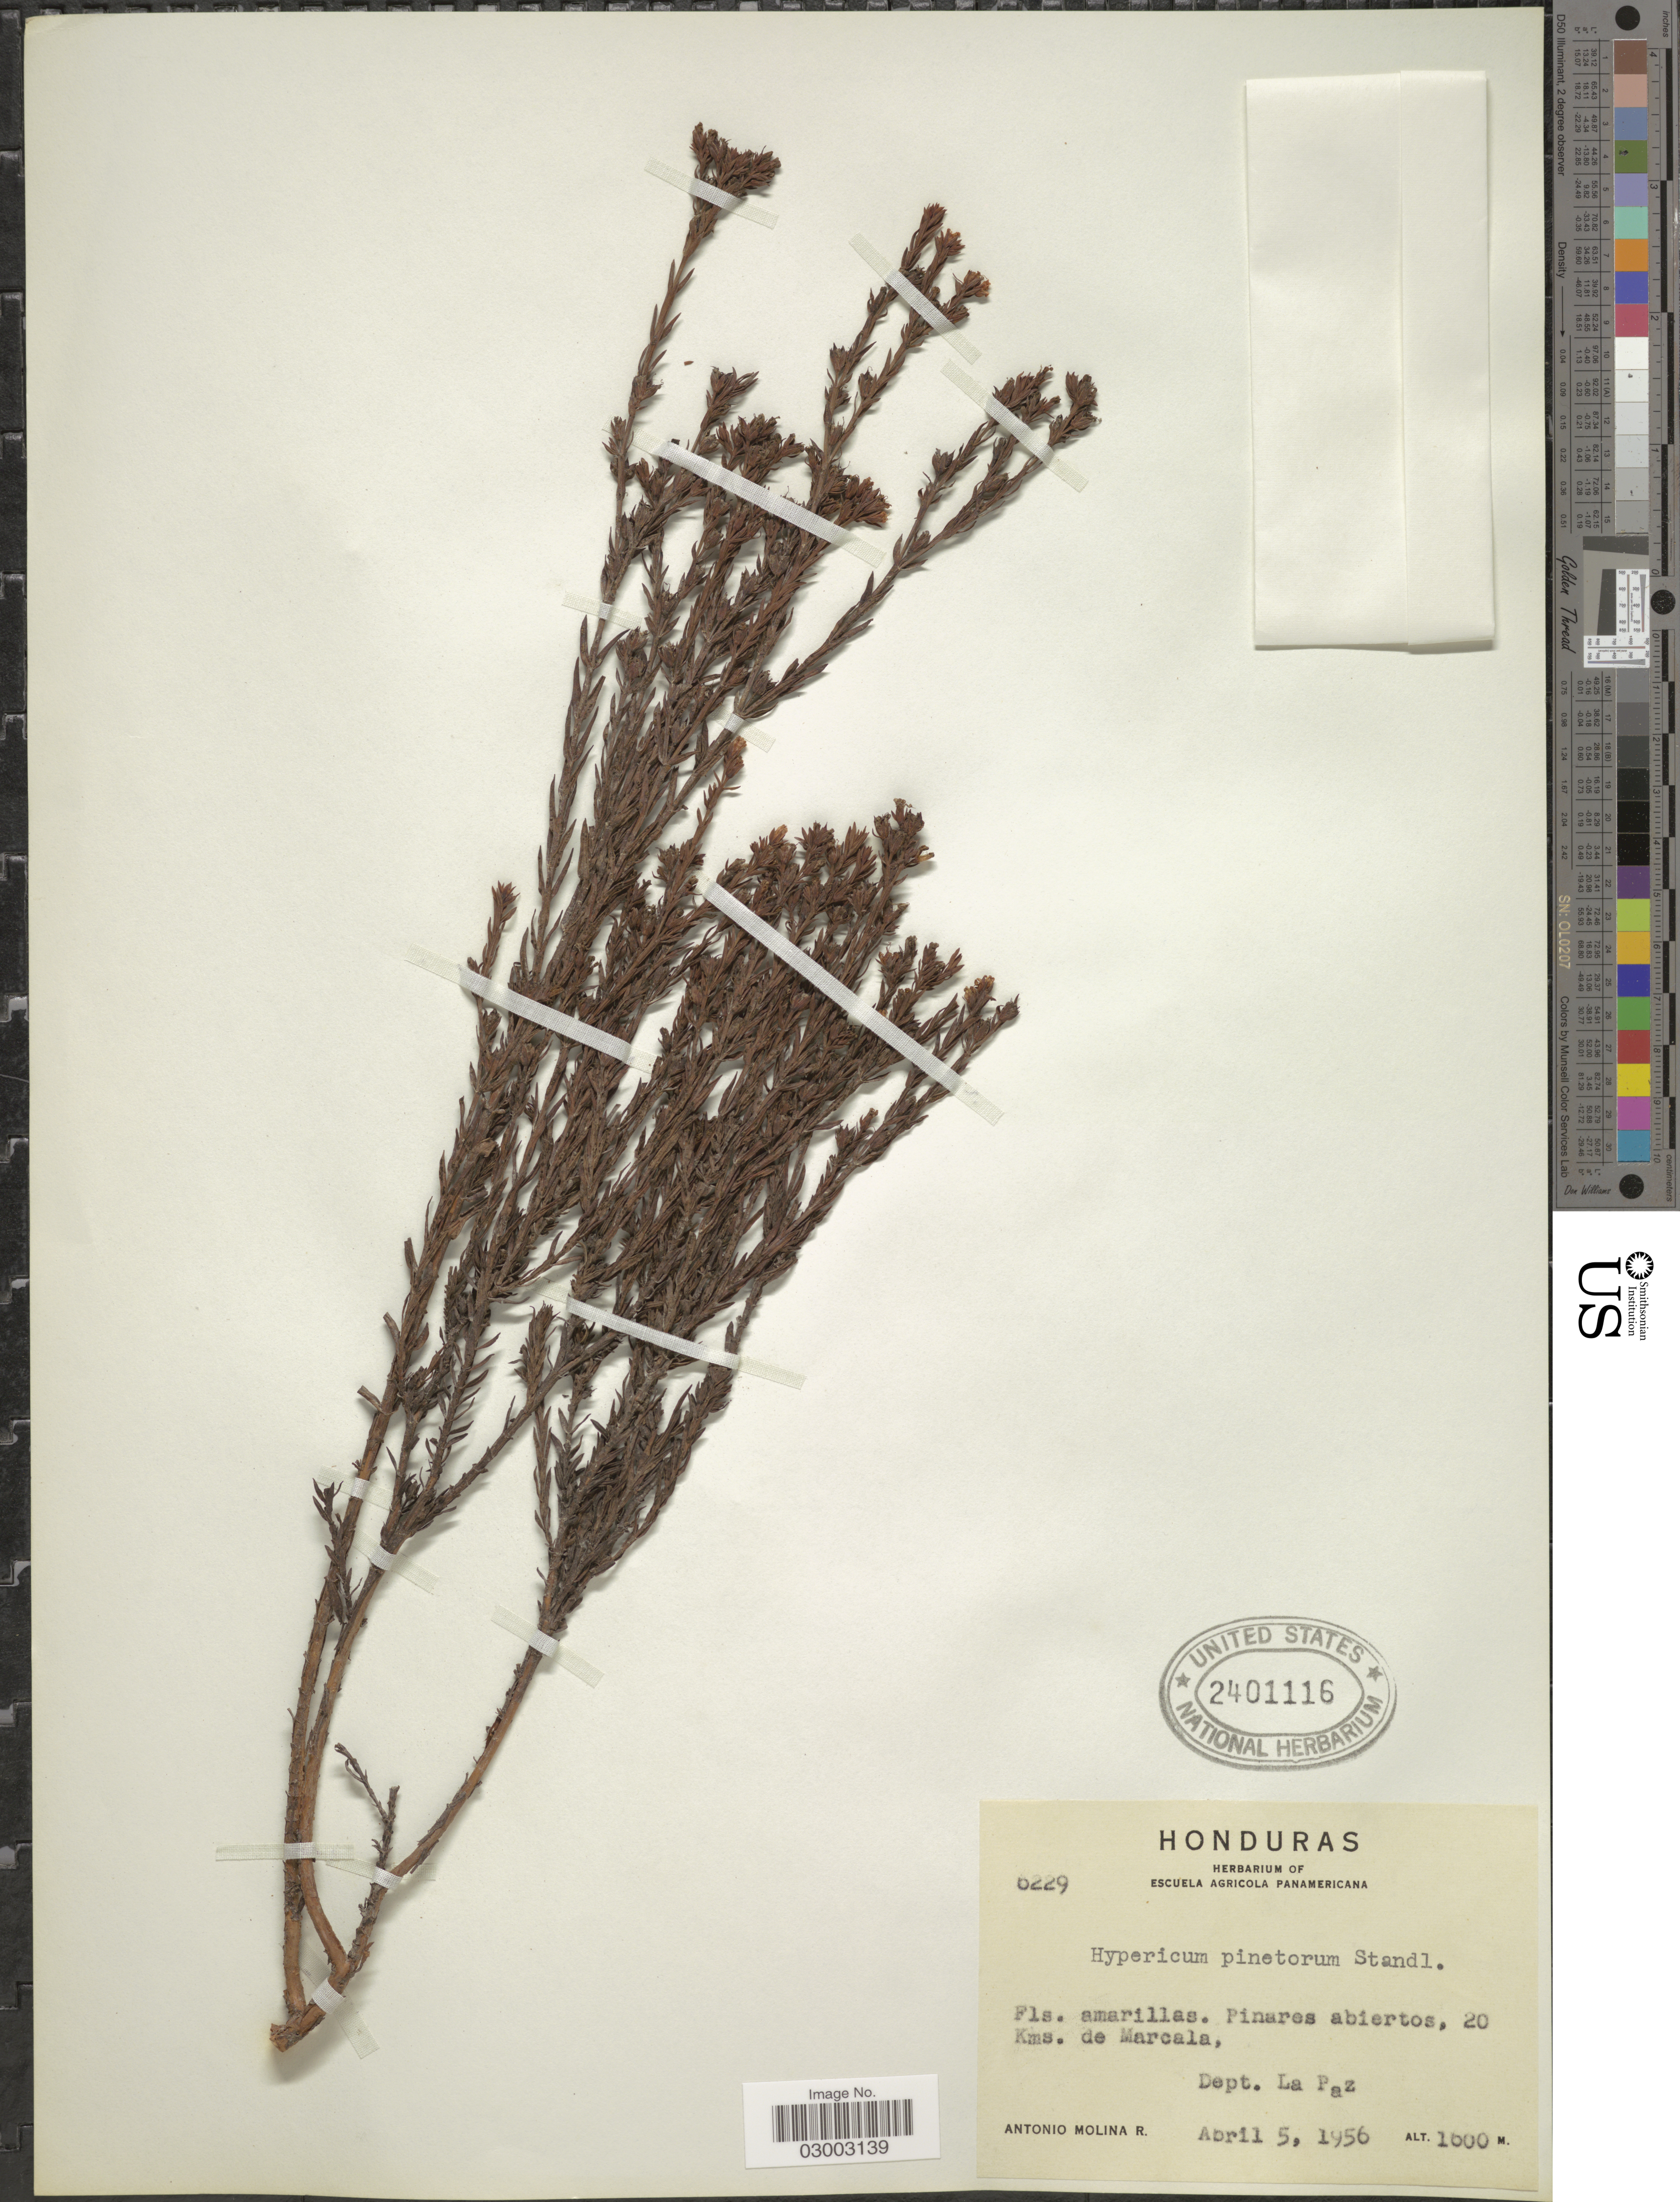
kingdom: Plantae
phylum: Tracheophyta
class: Magnoliopsida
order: Malpighiales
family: Hypericaceae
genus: Hypericum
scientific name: Hypericum gnidioides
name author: Seem.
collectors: A. Molina R.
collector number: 6229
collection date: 1956-04-05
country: Honduras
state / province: La Paz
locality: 20 Kms. de Marcala, Dept. La Paz.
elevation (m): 1600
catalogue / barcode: US 2401116